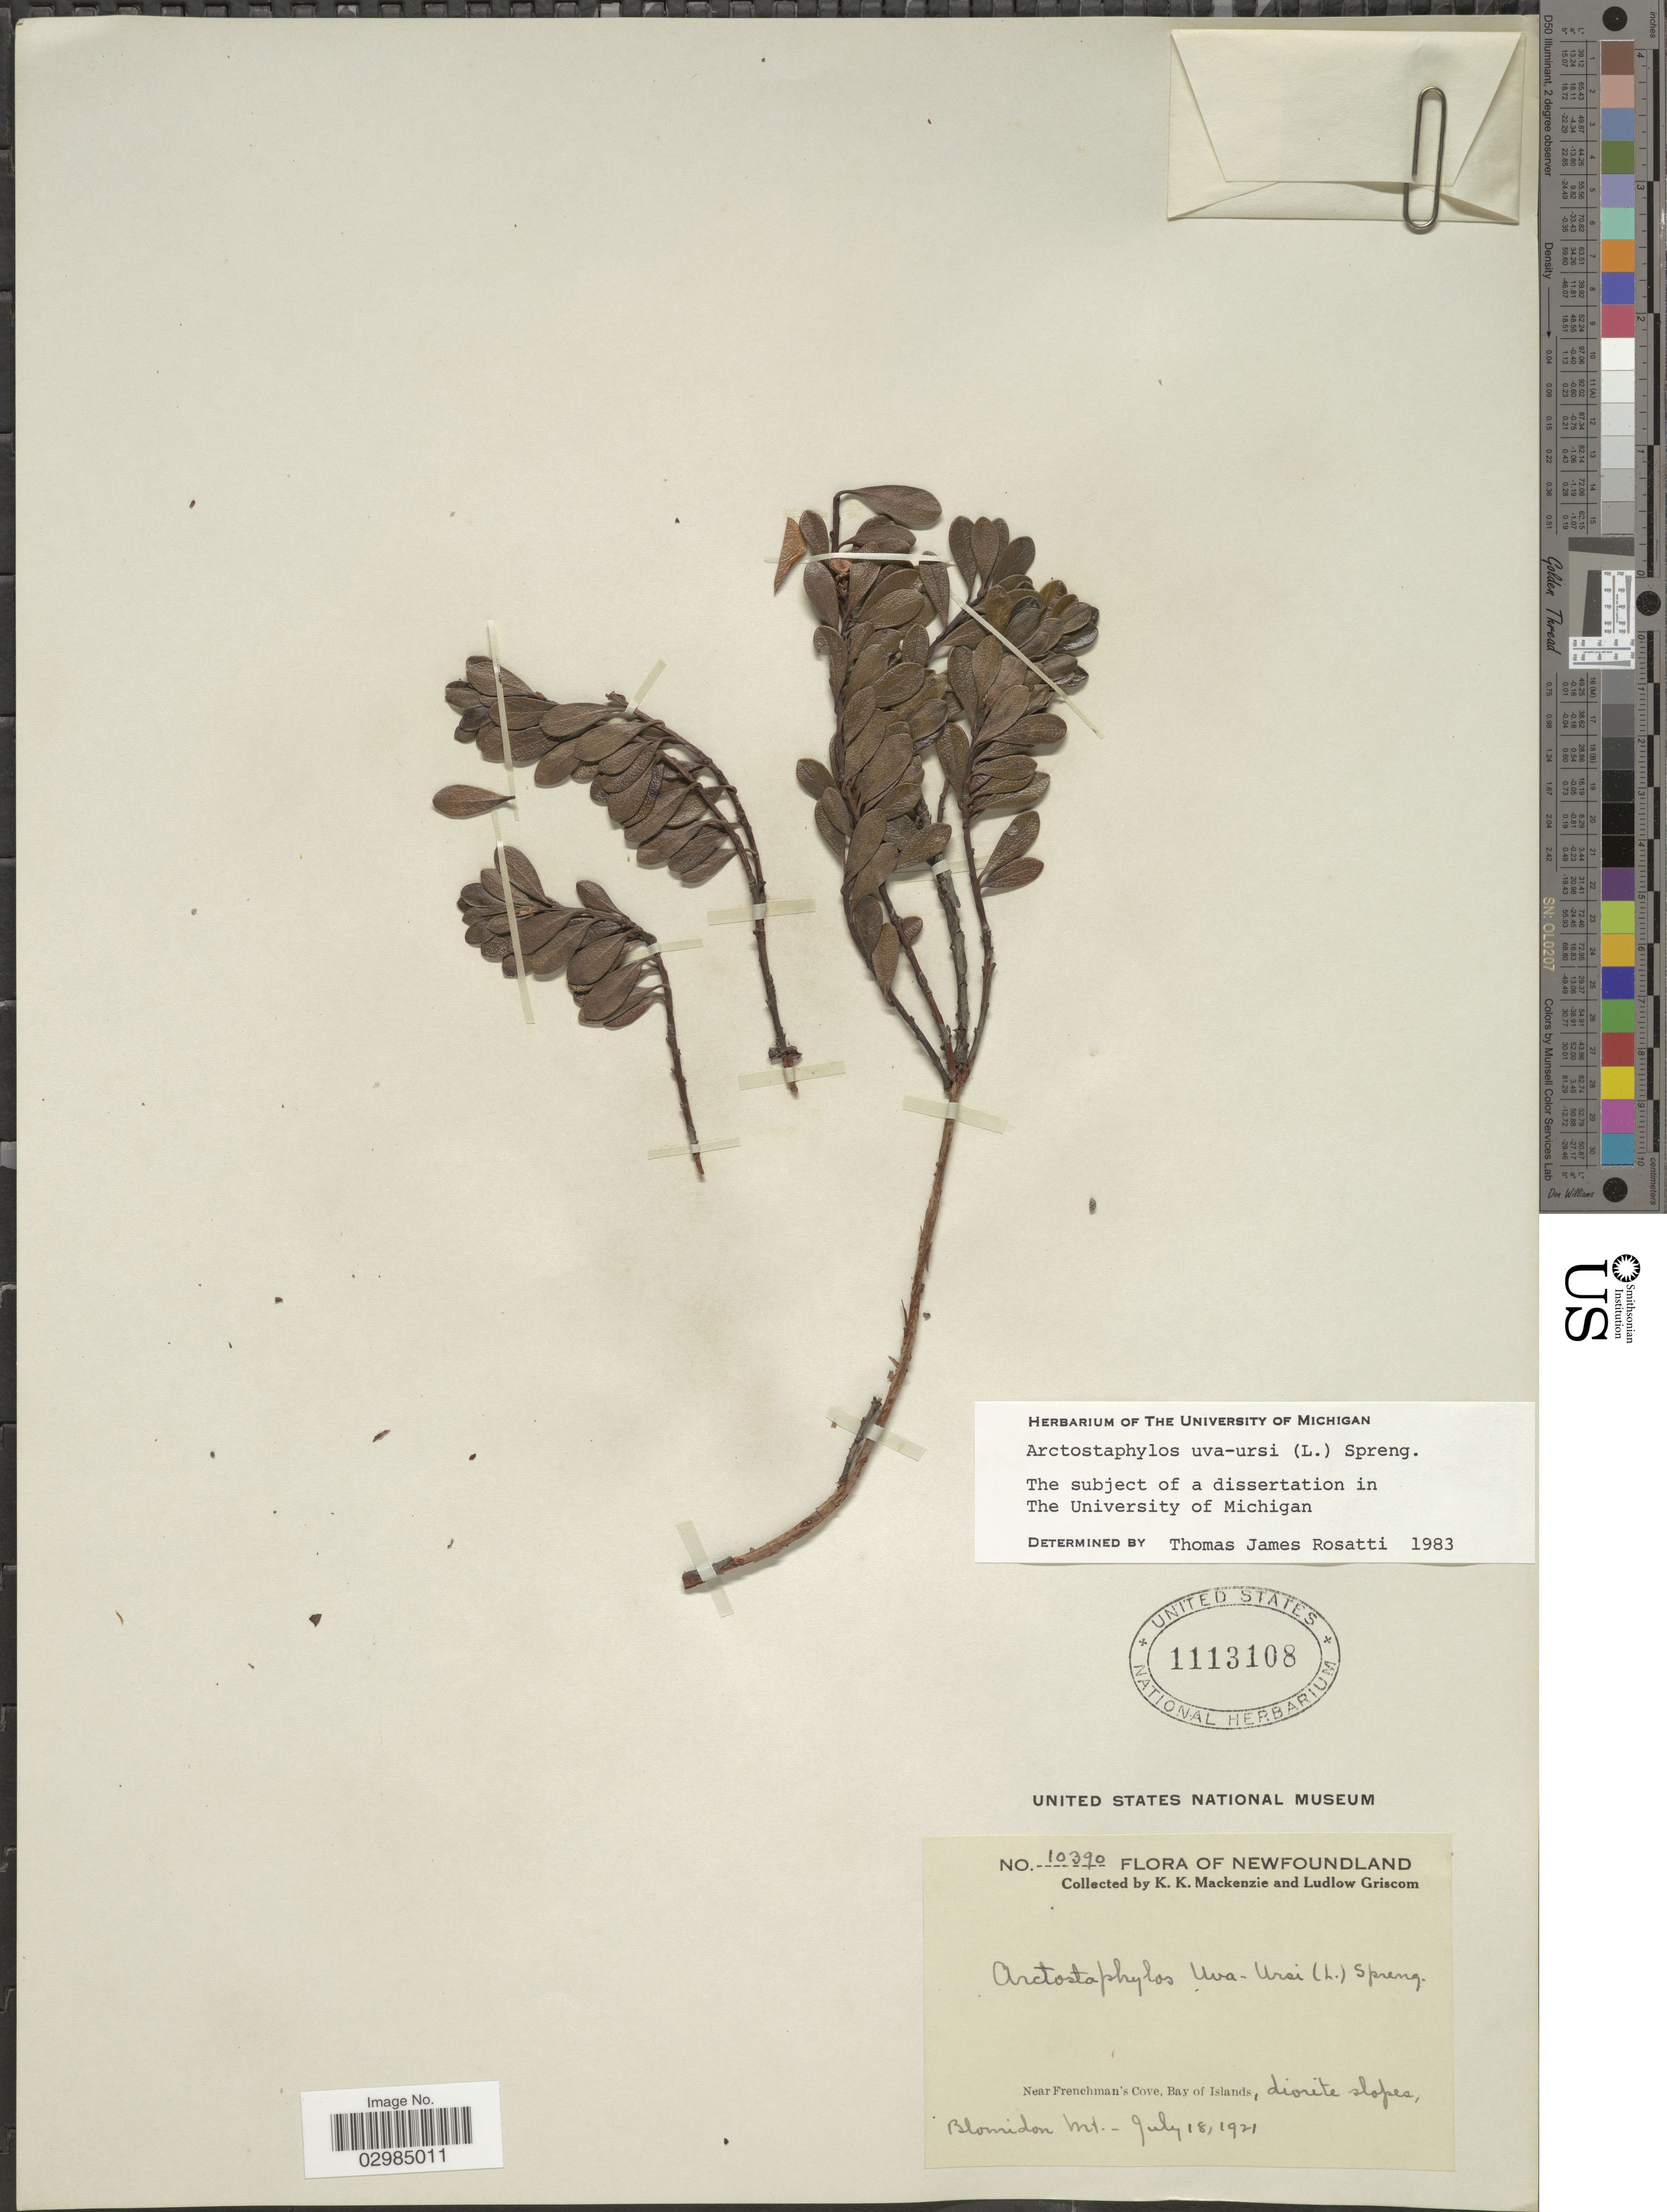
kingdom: Plantae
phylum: Tracheophyta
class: Magnoliopsida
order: Ericales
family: Ericaceae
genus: Arctostaphylos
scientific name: Arctostaphylos uva-ursi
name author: (L.) Spreng.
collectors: K. K. Mackenzie & L. Griscom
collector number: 10390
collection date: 1921-07-18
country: Canada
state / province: Newfoundland and Labrador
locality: Near Frenchman's Cove, Bay of Islands, Blomidon Mt.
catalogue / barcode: US 1113108